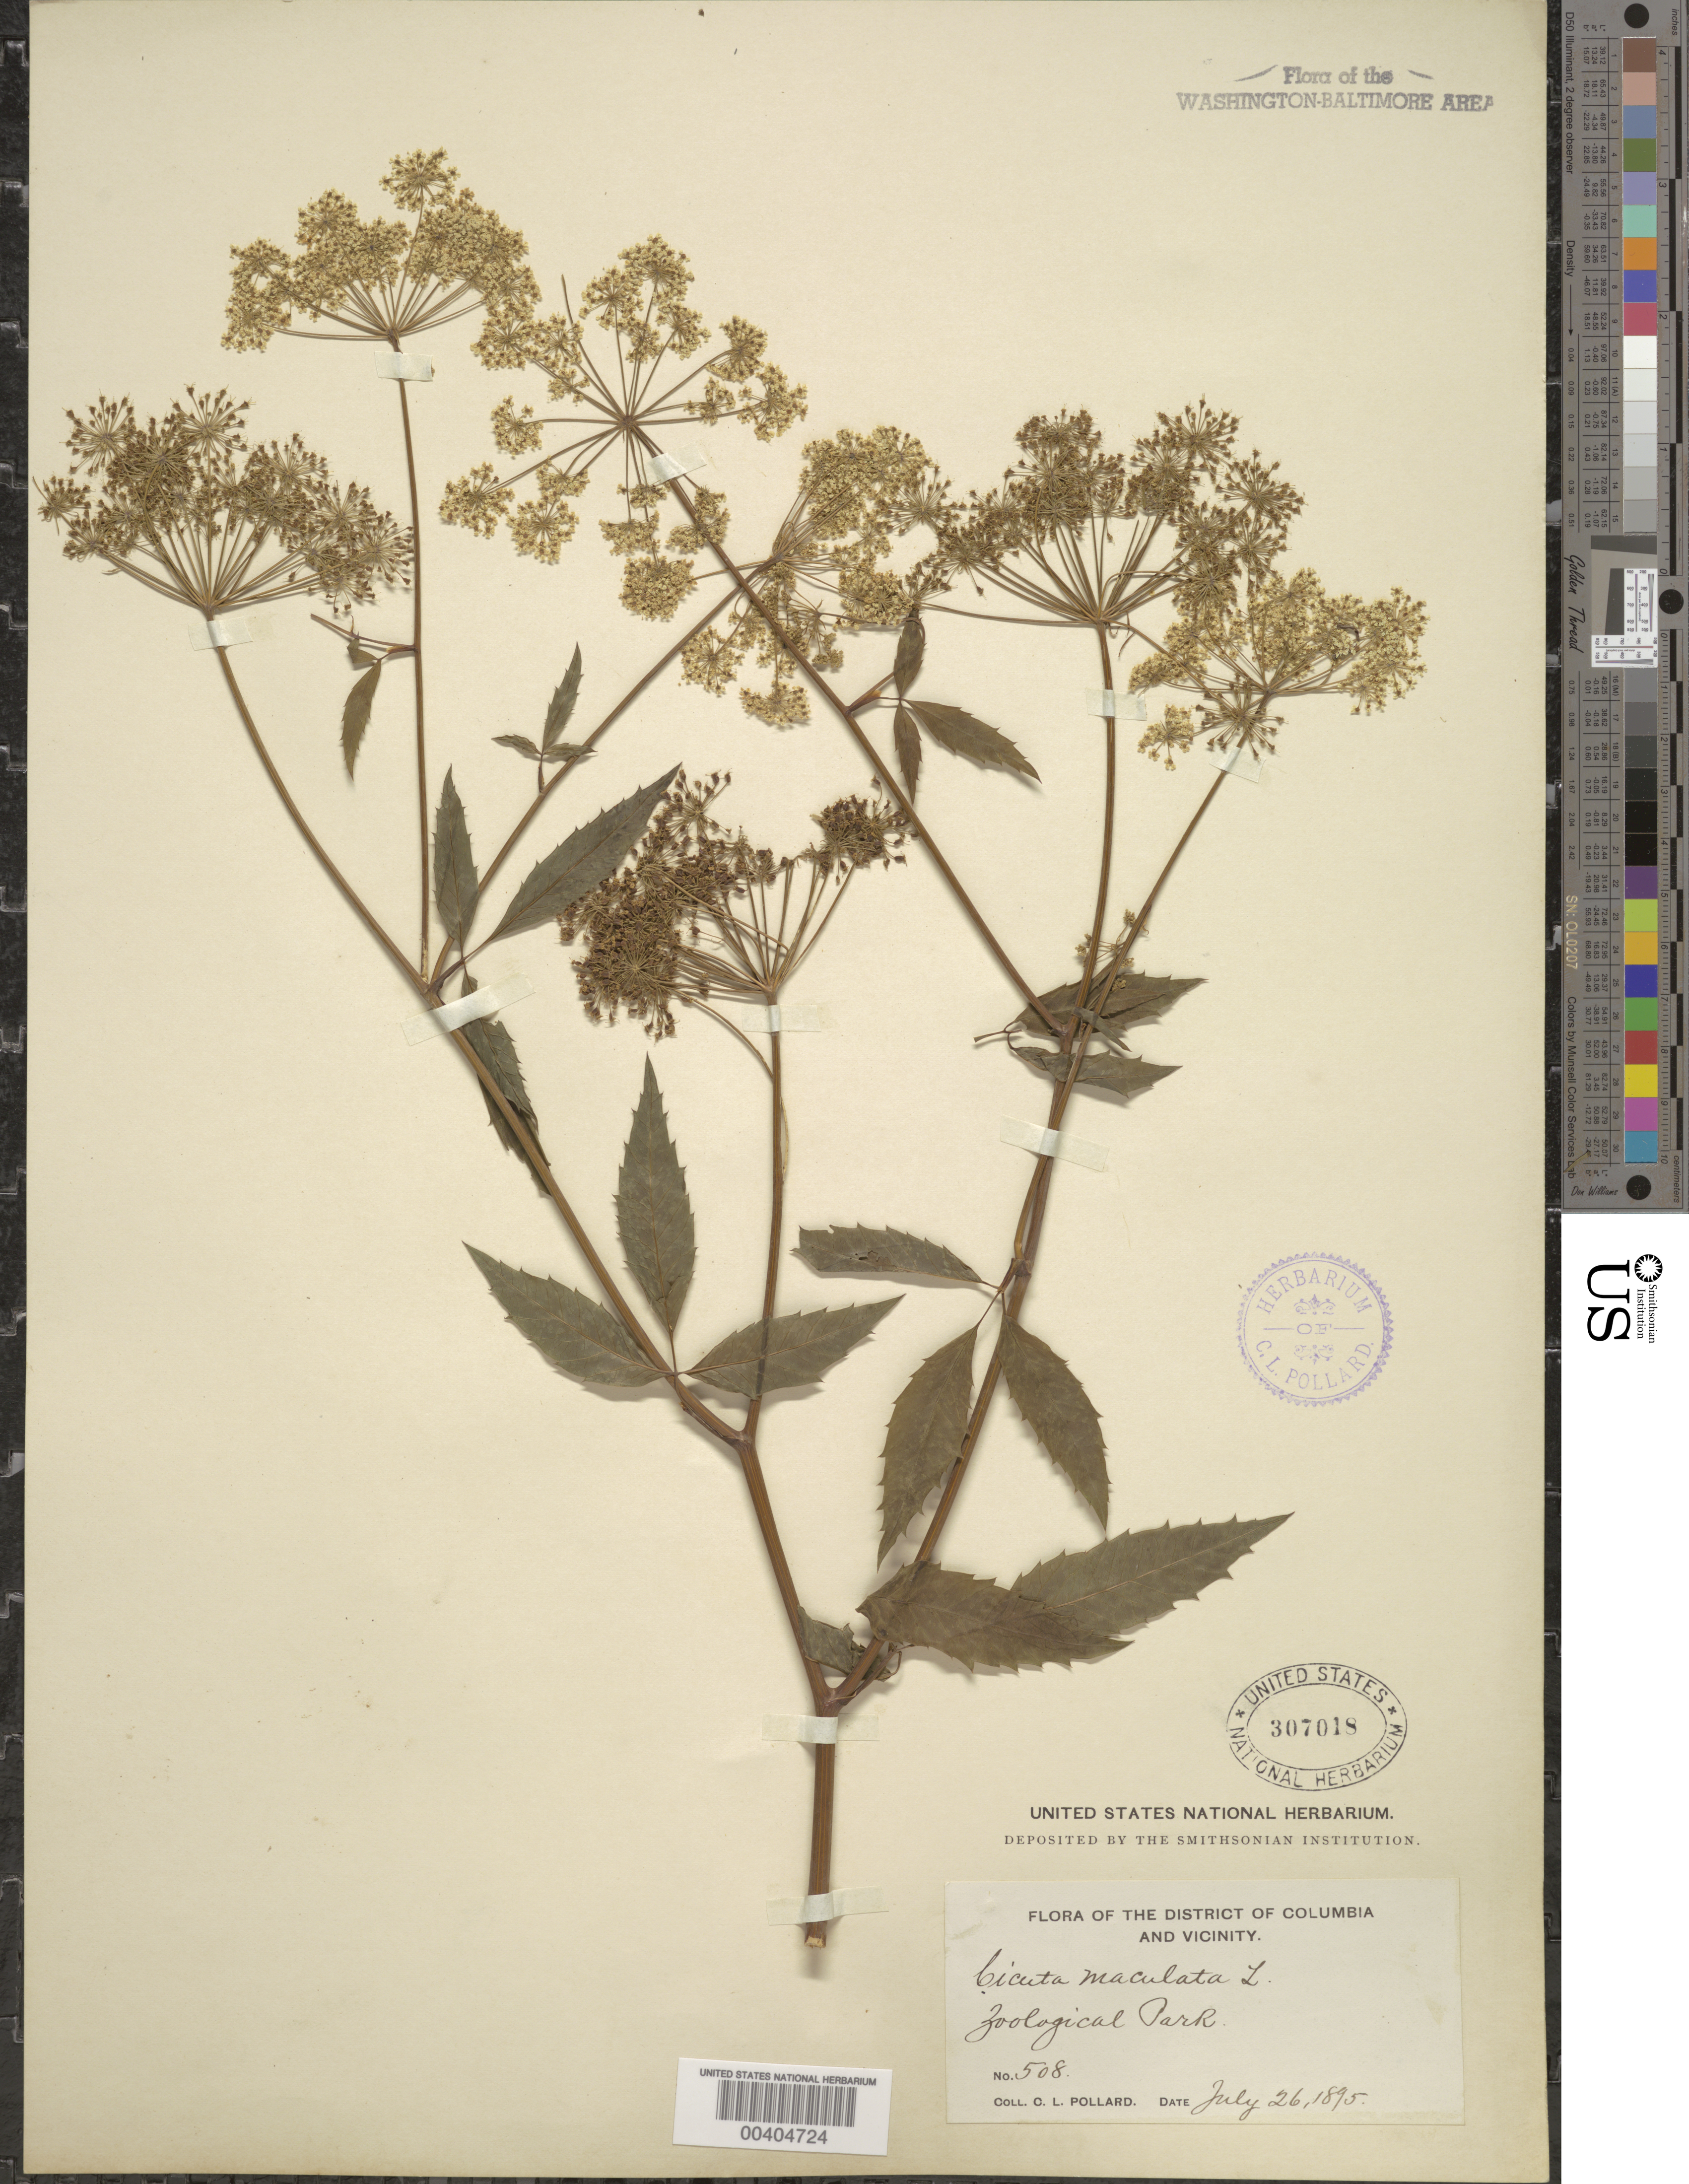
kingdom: Plantae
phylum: Tracheophyta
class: Magnoliopsida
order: Apiales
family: Apiaceae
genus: Cicuta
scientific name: Cicuta maculata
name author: L.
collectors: C. L. Pollard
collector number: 508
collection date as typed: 26 Jul 1895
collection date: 1895-07-26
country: United States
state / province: District of Columbia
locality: Zoological Park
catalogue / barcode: US 307018